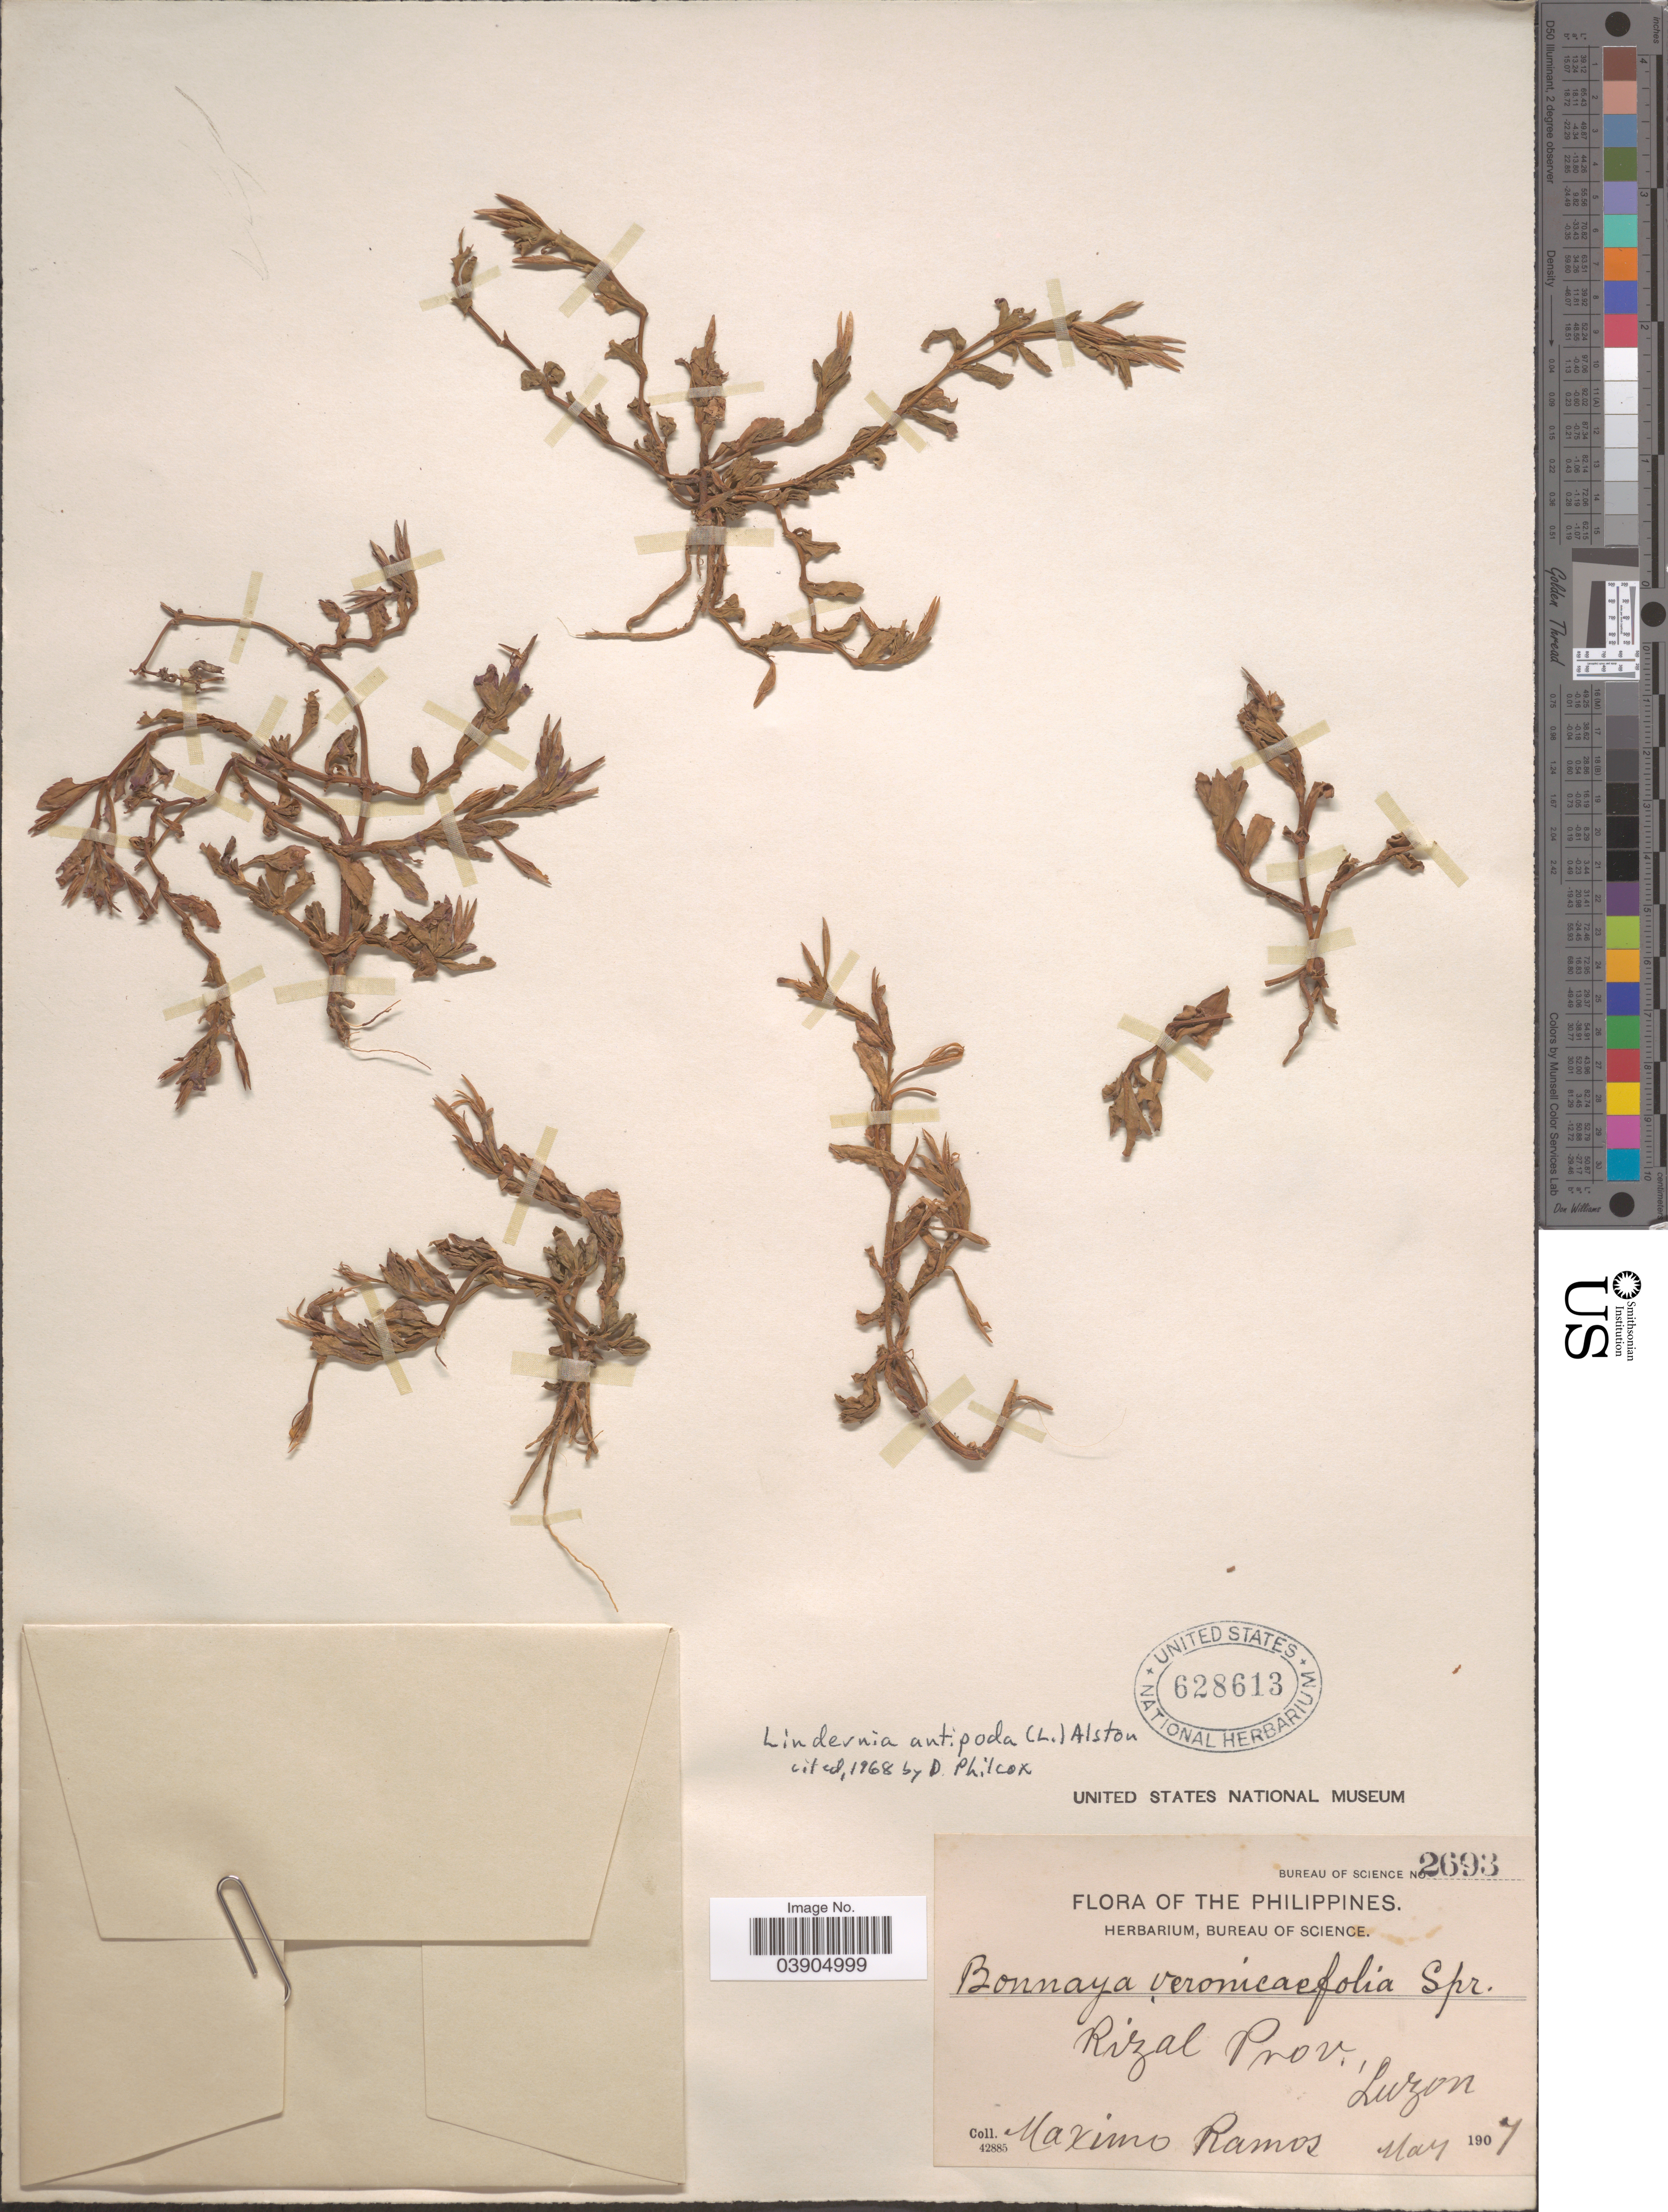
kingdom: Plantae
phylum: Tracheophyta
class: Magnoliopsida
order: Lamiales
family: Linderniaceae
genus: Lindernia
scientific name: Lindernia antipoda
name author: (L.) Alston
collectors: M. Ramos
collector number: Bureau of Science 2693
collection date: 1907-05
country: Philippines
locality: Rizal Prov., Luzon.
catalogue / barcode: US 628613